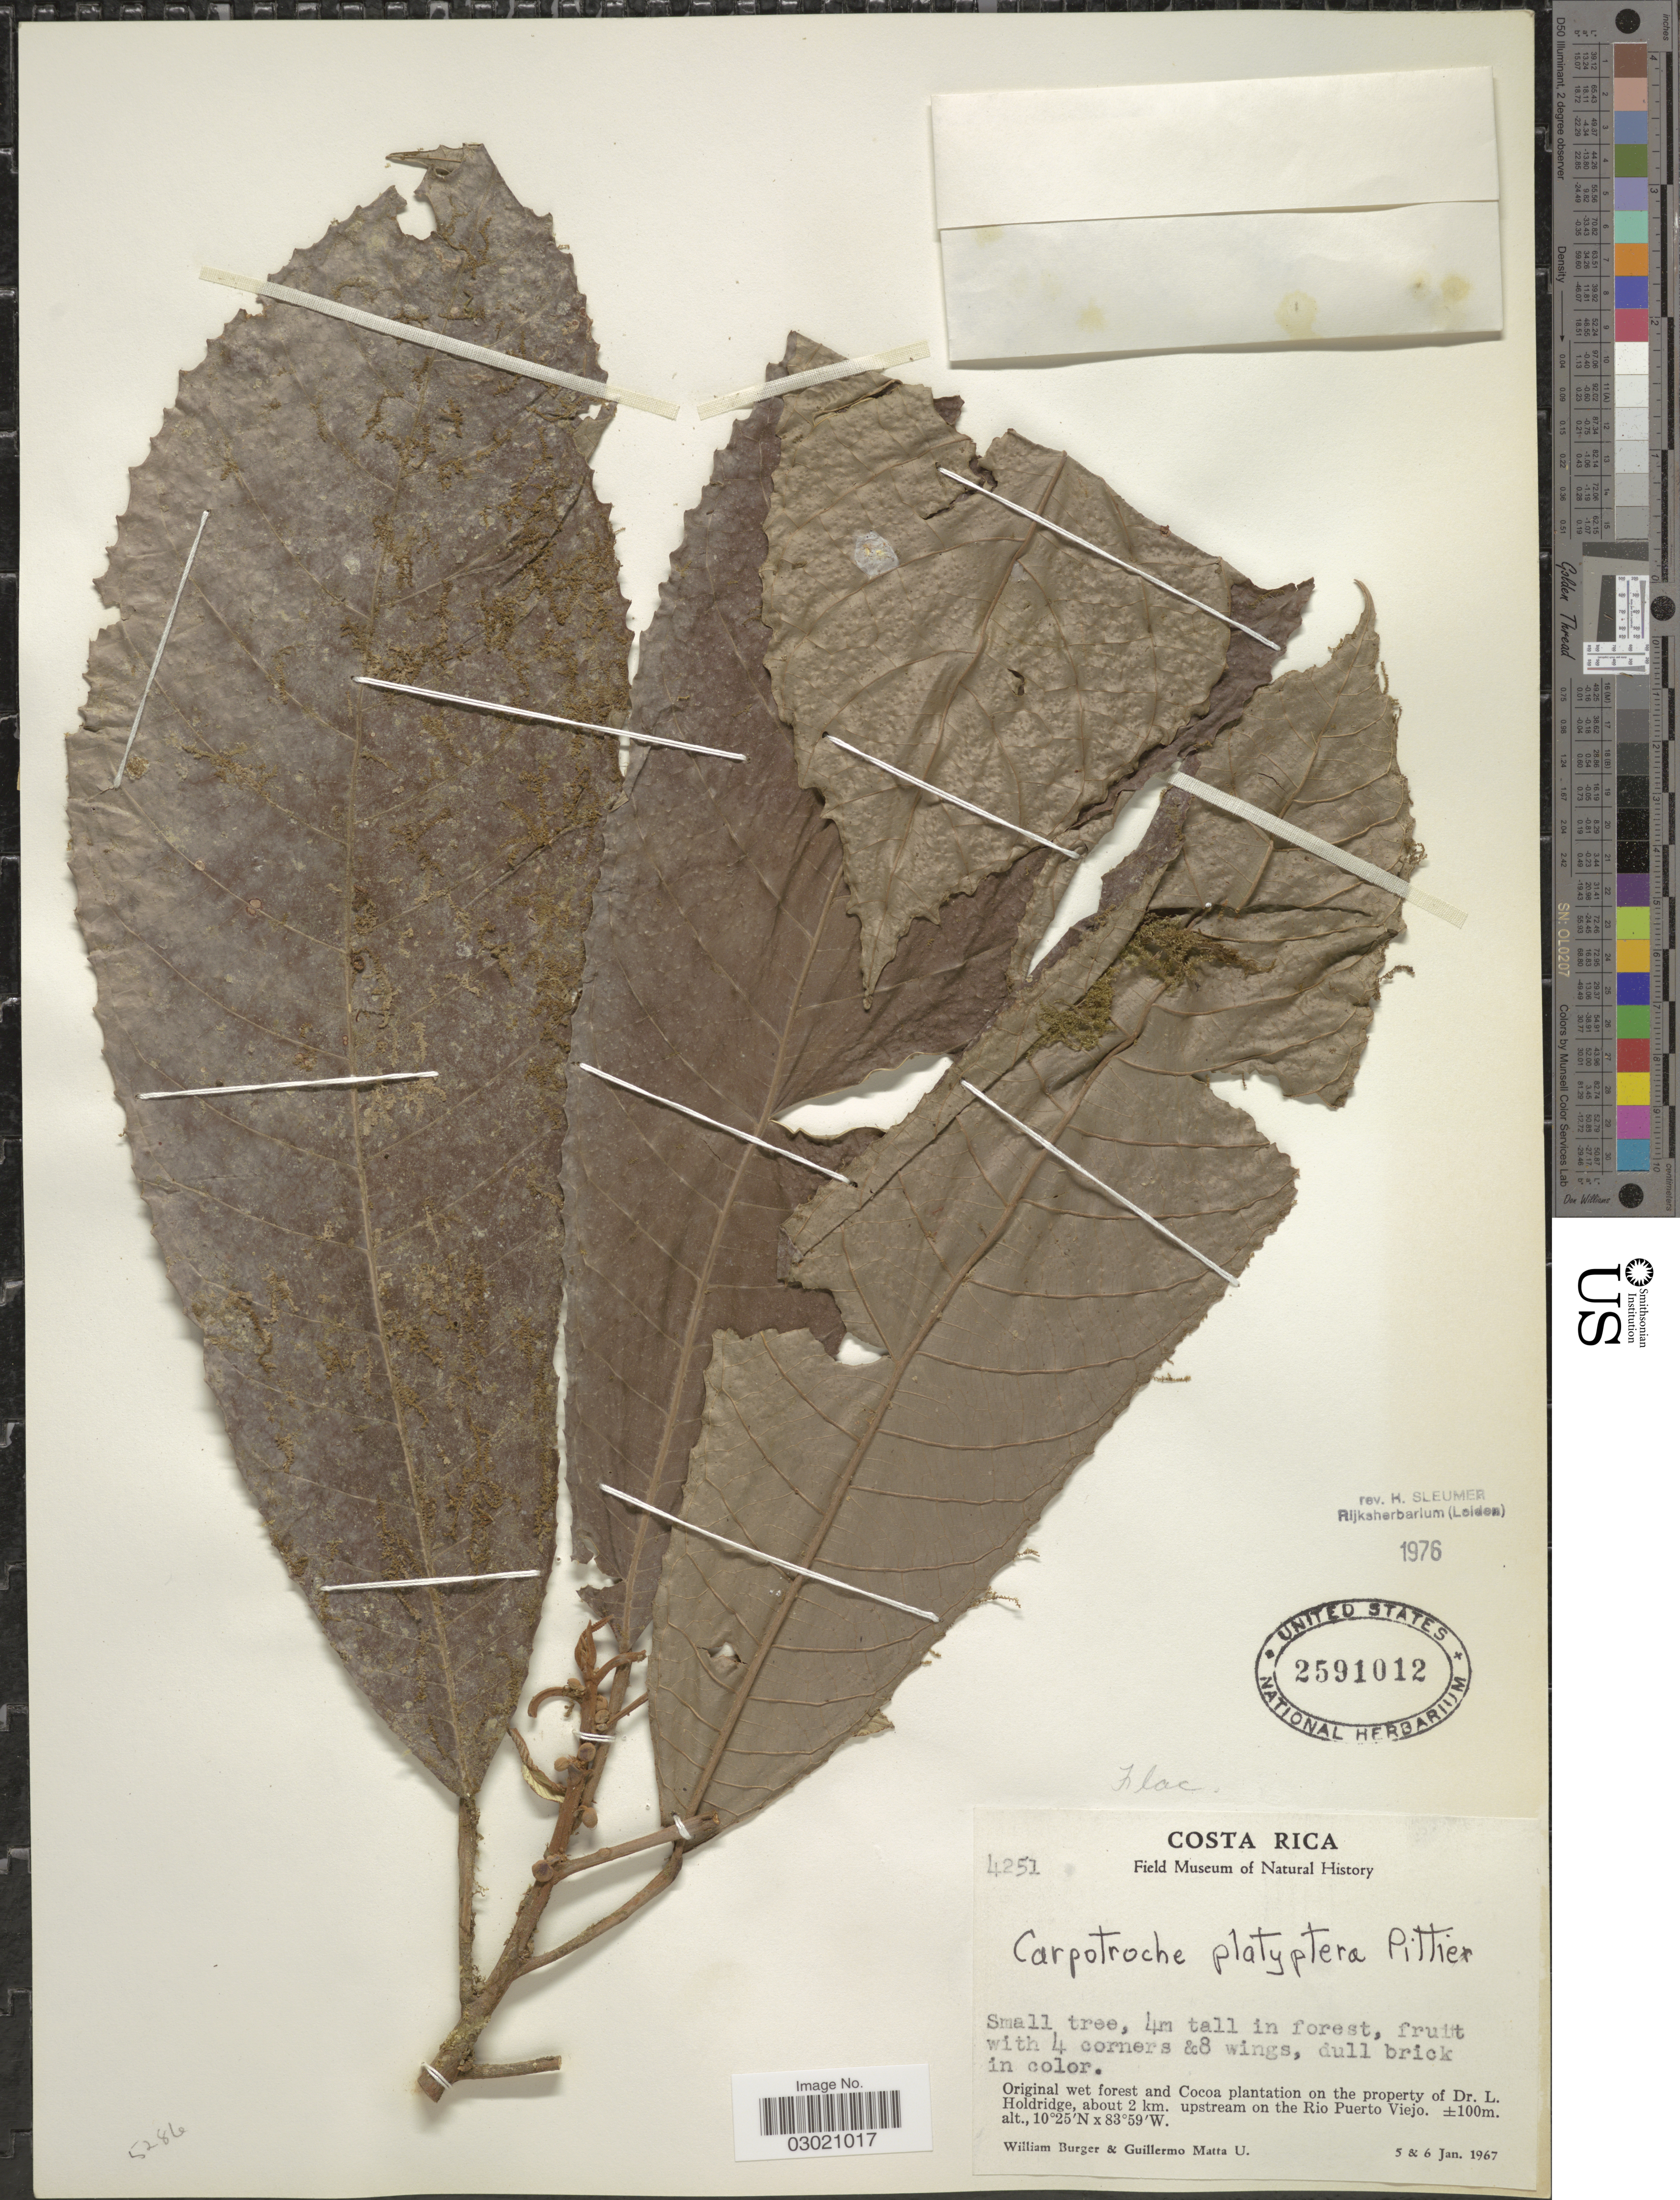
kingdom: Plantae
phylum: Tracheophyta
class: Magnoliopsida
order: Malpighiales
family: Achariaceae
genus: Carpotroche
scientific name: Carpotroche platyptera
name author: Pittier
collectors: W. Burger & G. Matta U.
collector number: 4251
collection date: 1967-01-05/1967-01-06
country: Costa Rica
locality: Original wet forest and Cocoa plantation on the property of Dr. L. Holdridge, about 2 km. upstream on the Rio Puerto Viejo.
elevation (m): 100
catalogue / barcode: US 2591012